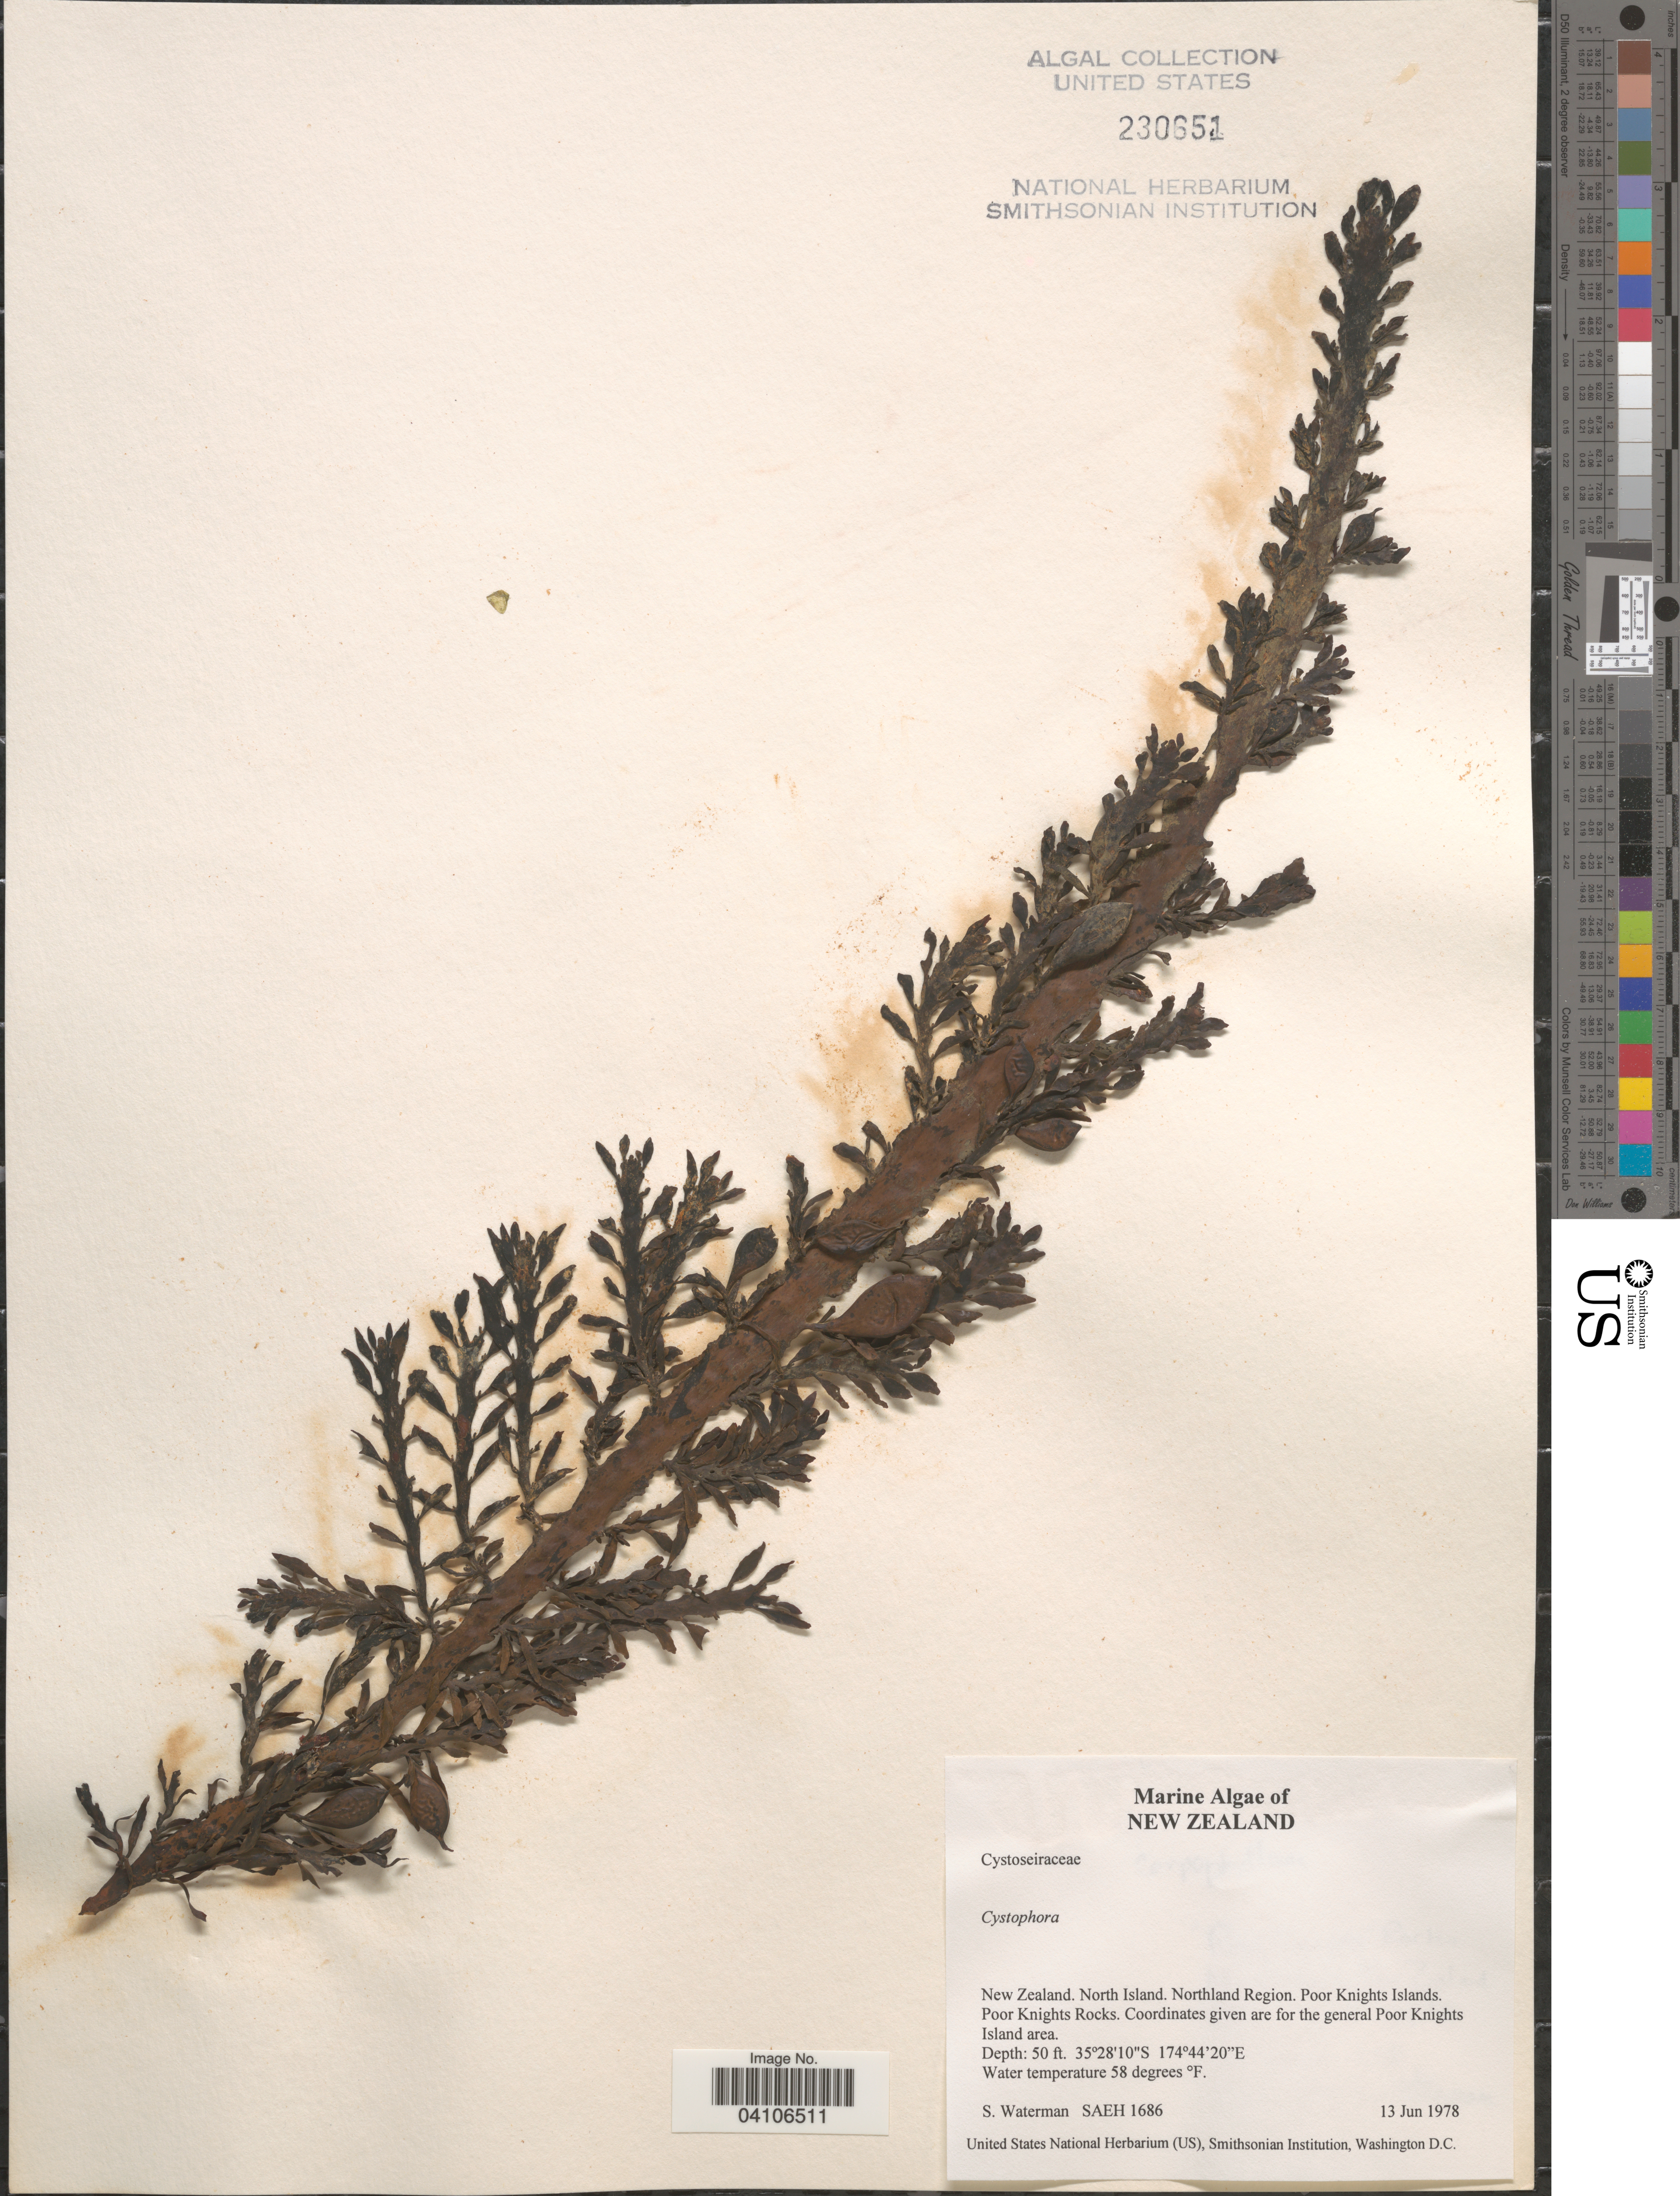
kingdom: Chromista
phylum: Ochrophyta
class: Phaeophyceae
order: Fucales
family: Sargassaceae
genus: Cystophora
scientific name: Cystophora sp.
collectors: S. Waterman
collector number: SAEH1686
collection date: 1978-06-13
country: New Zealand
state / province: Northland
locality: North Island. Northland Region. Poor Knights Islands. Poor Knights Rocks. Coordinates given are for the general Poor Knights Island area.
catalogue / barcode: US 230651